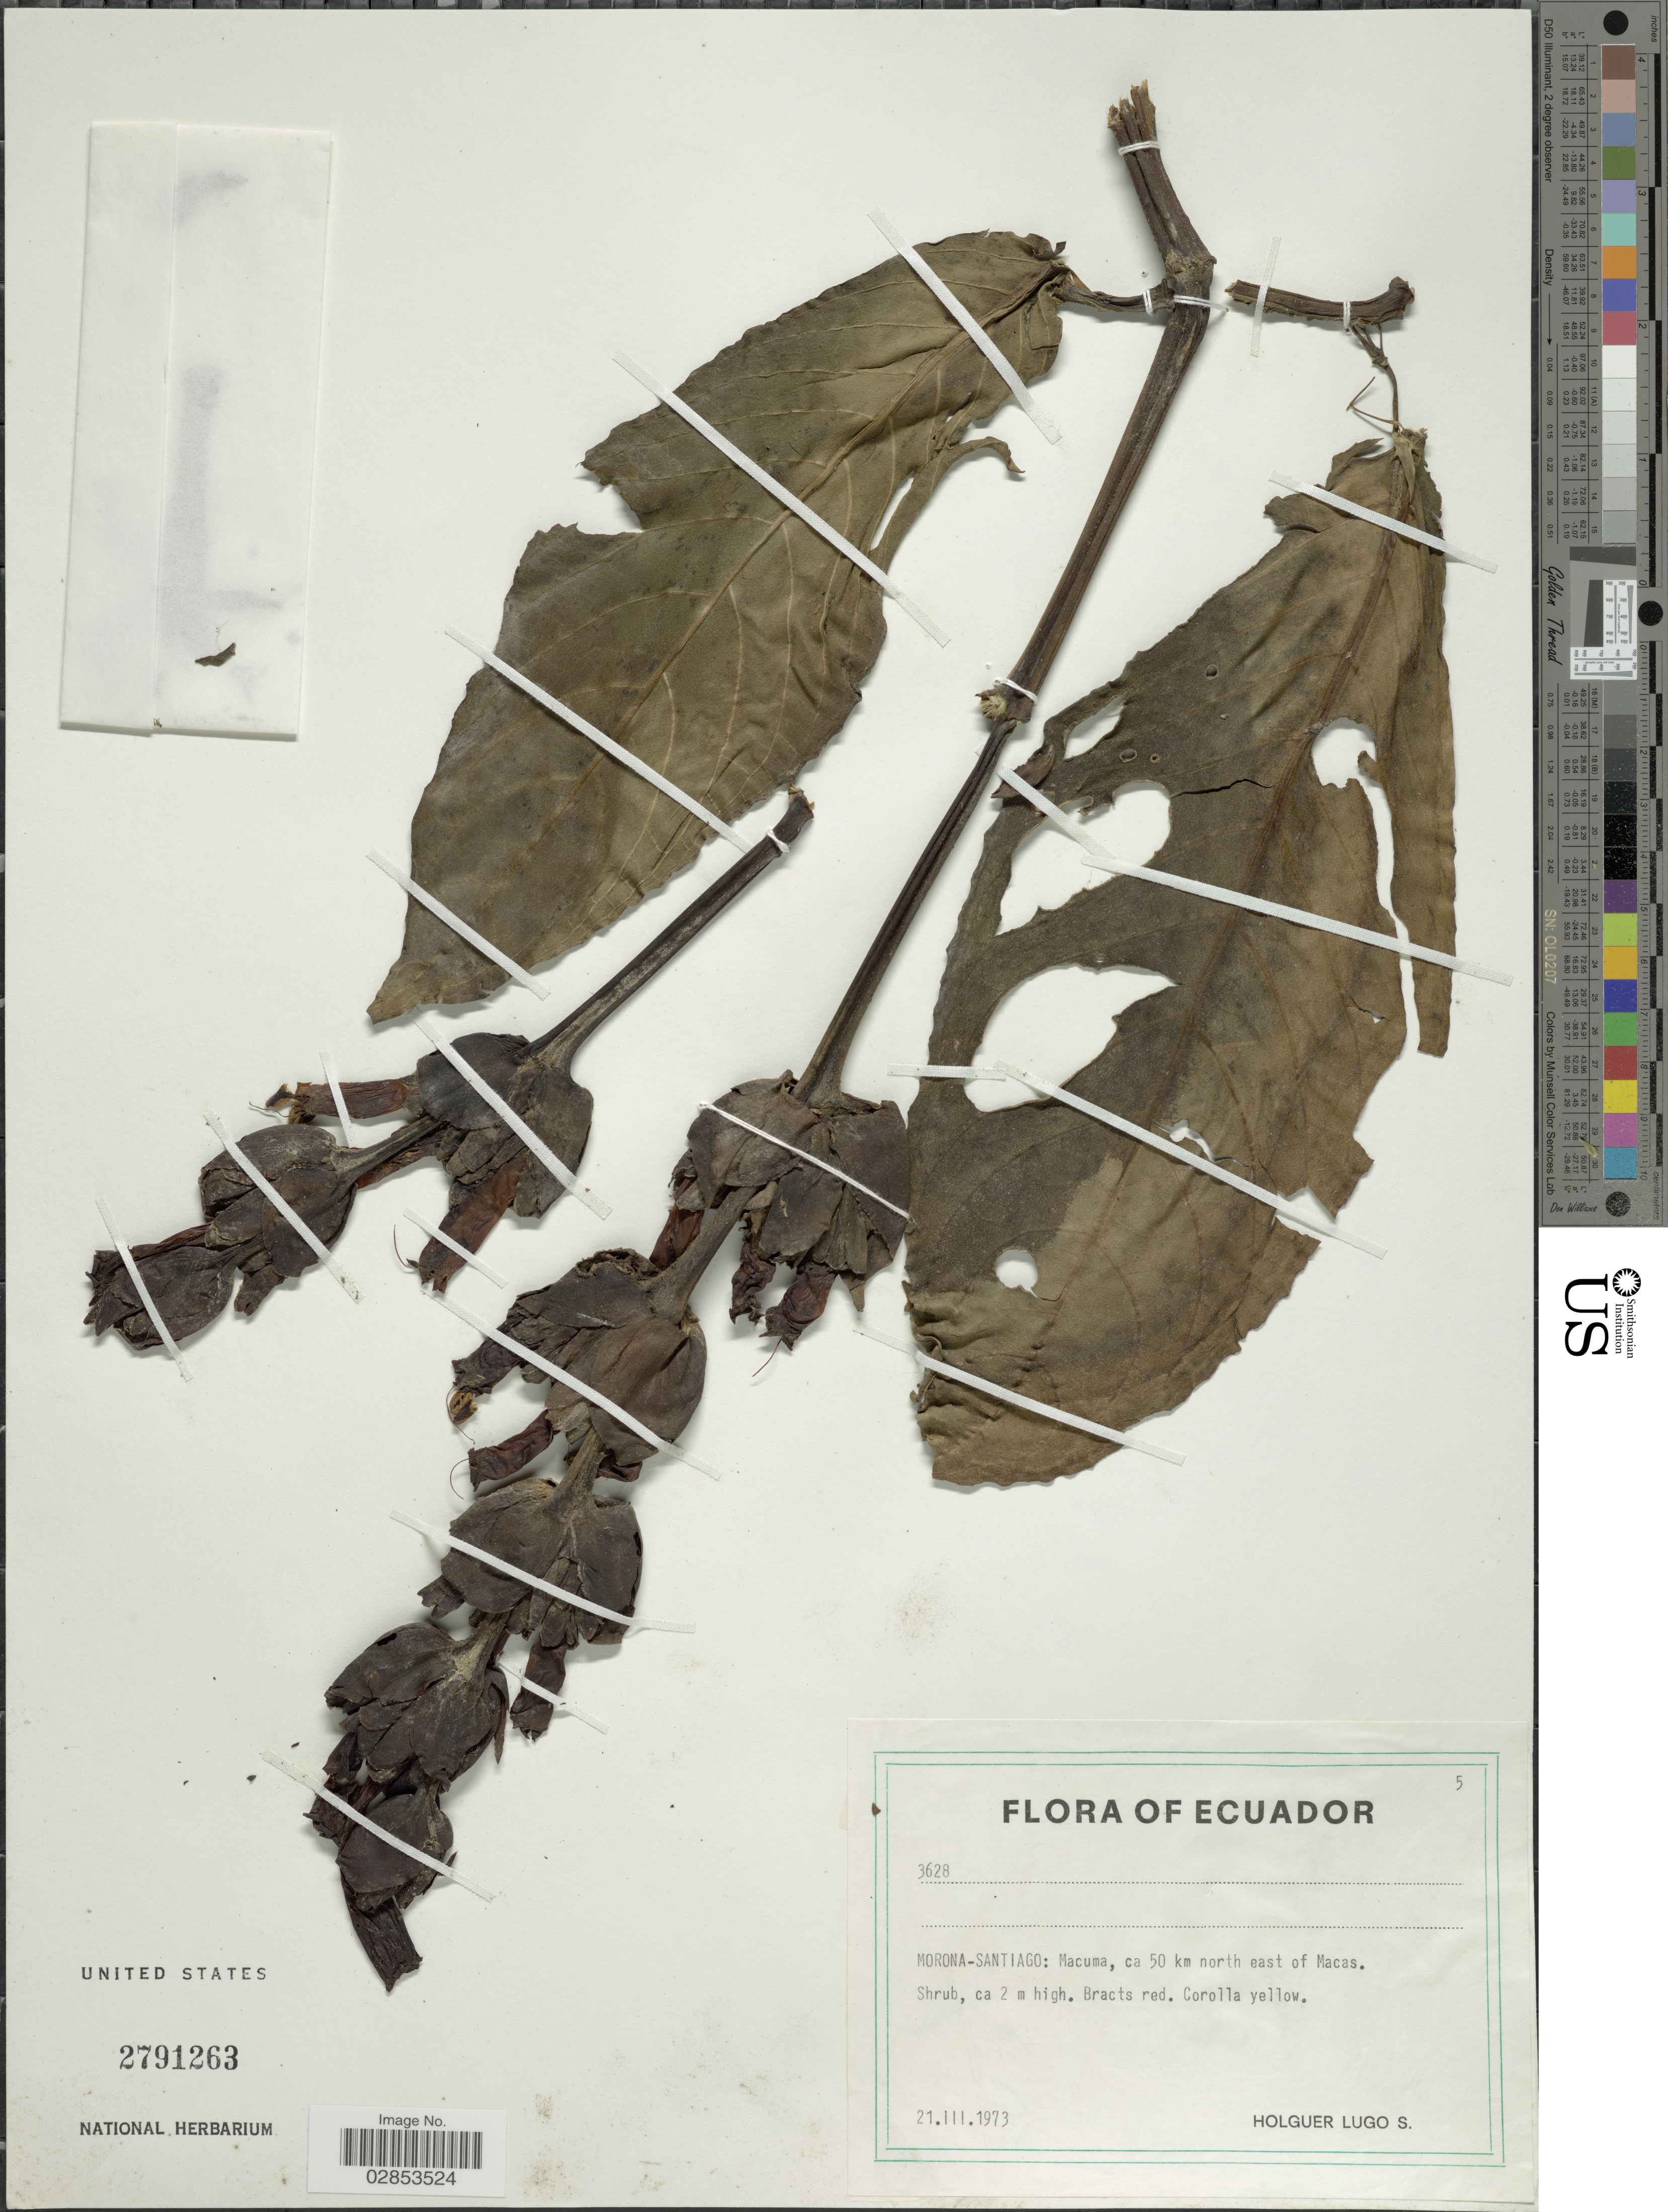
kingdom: Plantae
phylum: Tracheophyta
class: Magnoliopsida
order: Lamiales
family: Acanthaceae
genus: Sanchezia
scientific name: Sanchezia oblonga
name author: Ruiz & Pav.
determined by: Azevedo, Igor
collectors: H. Lugo S.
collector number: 3628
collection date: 1973-03-21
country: Ecuador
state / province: Morona-Santiago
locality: Macuma, ca 50 km north east of Macas.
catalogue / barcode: US 2791263